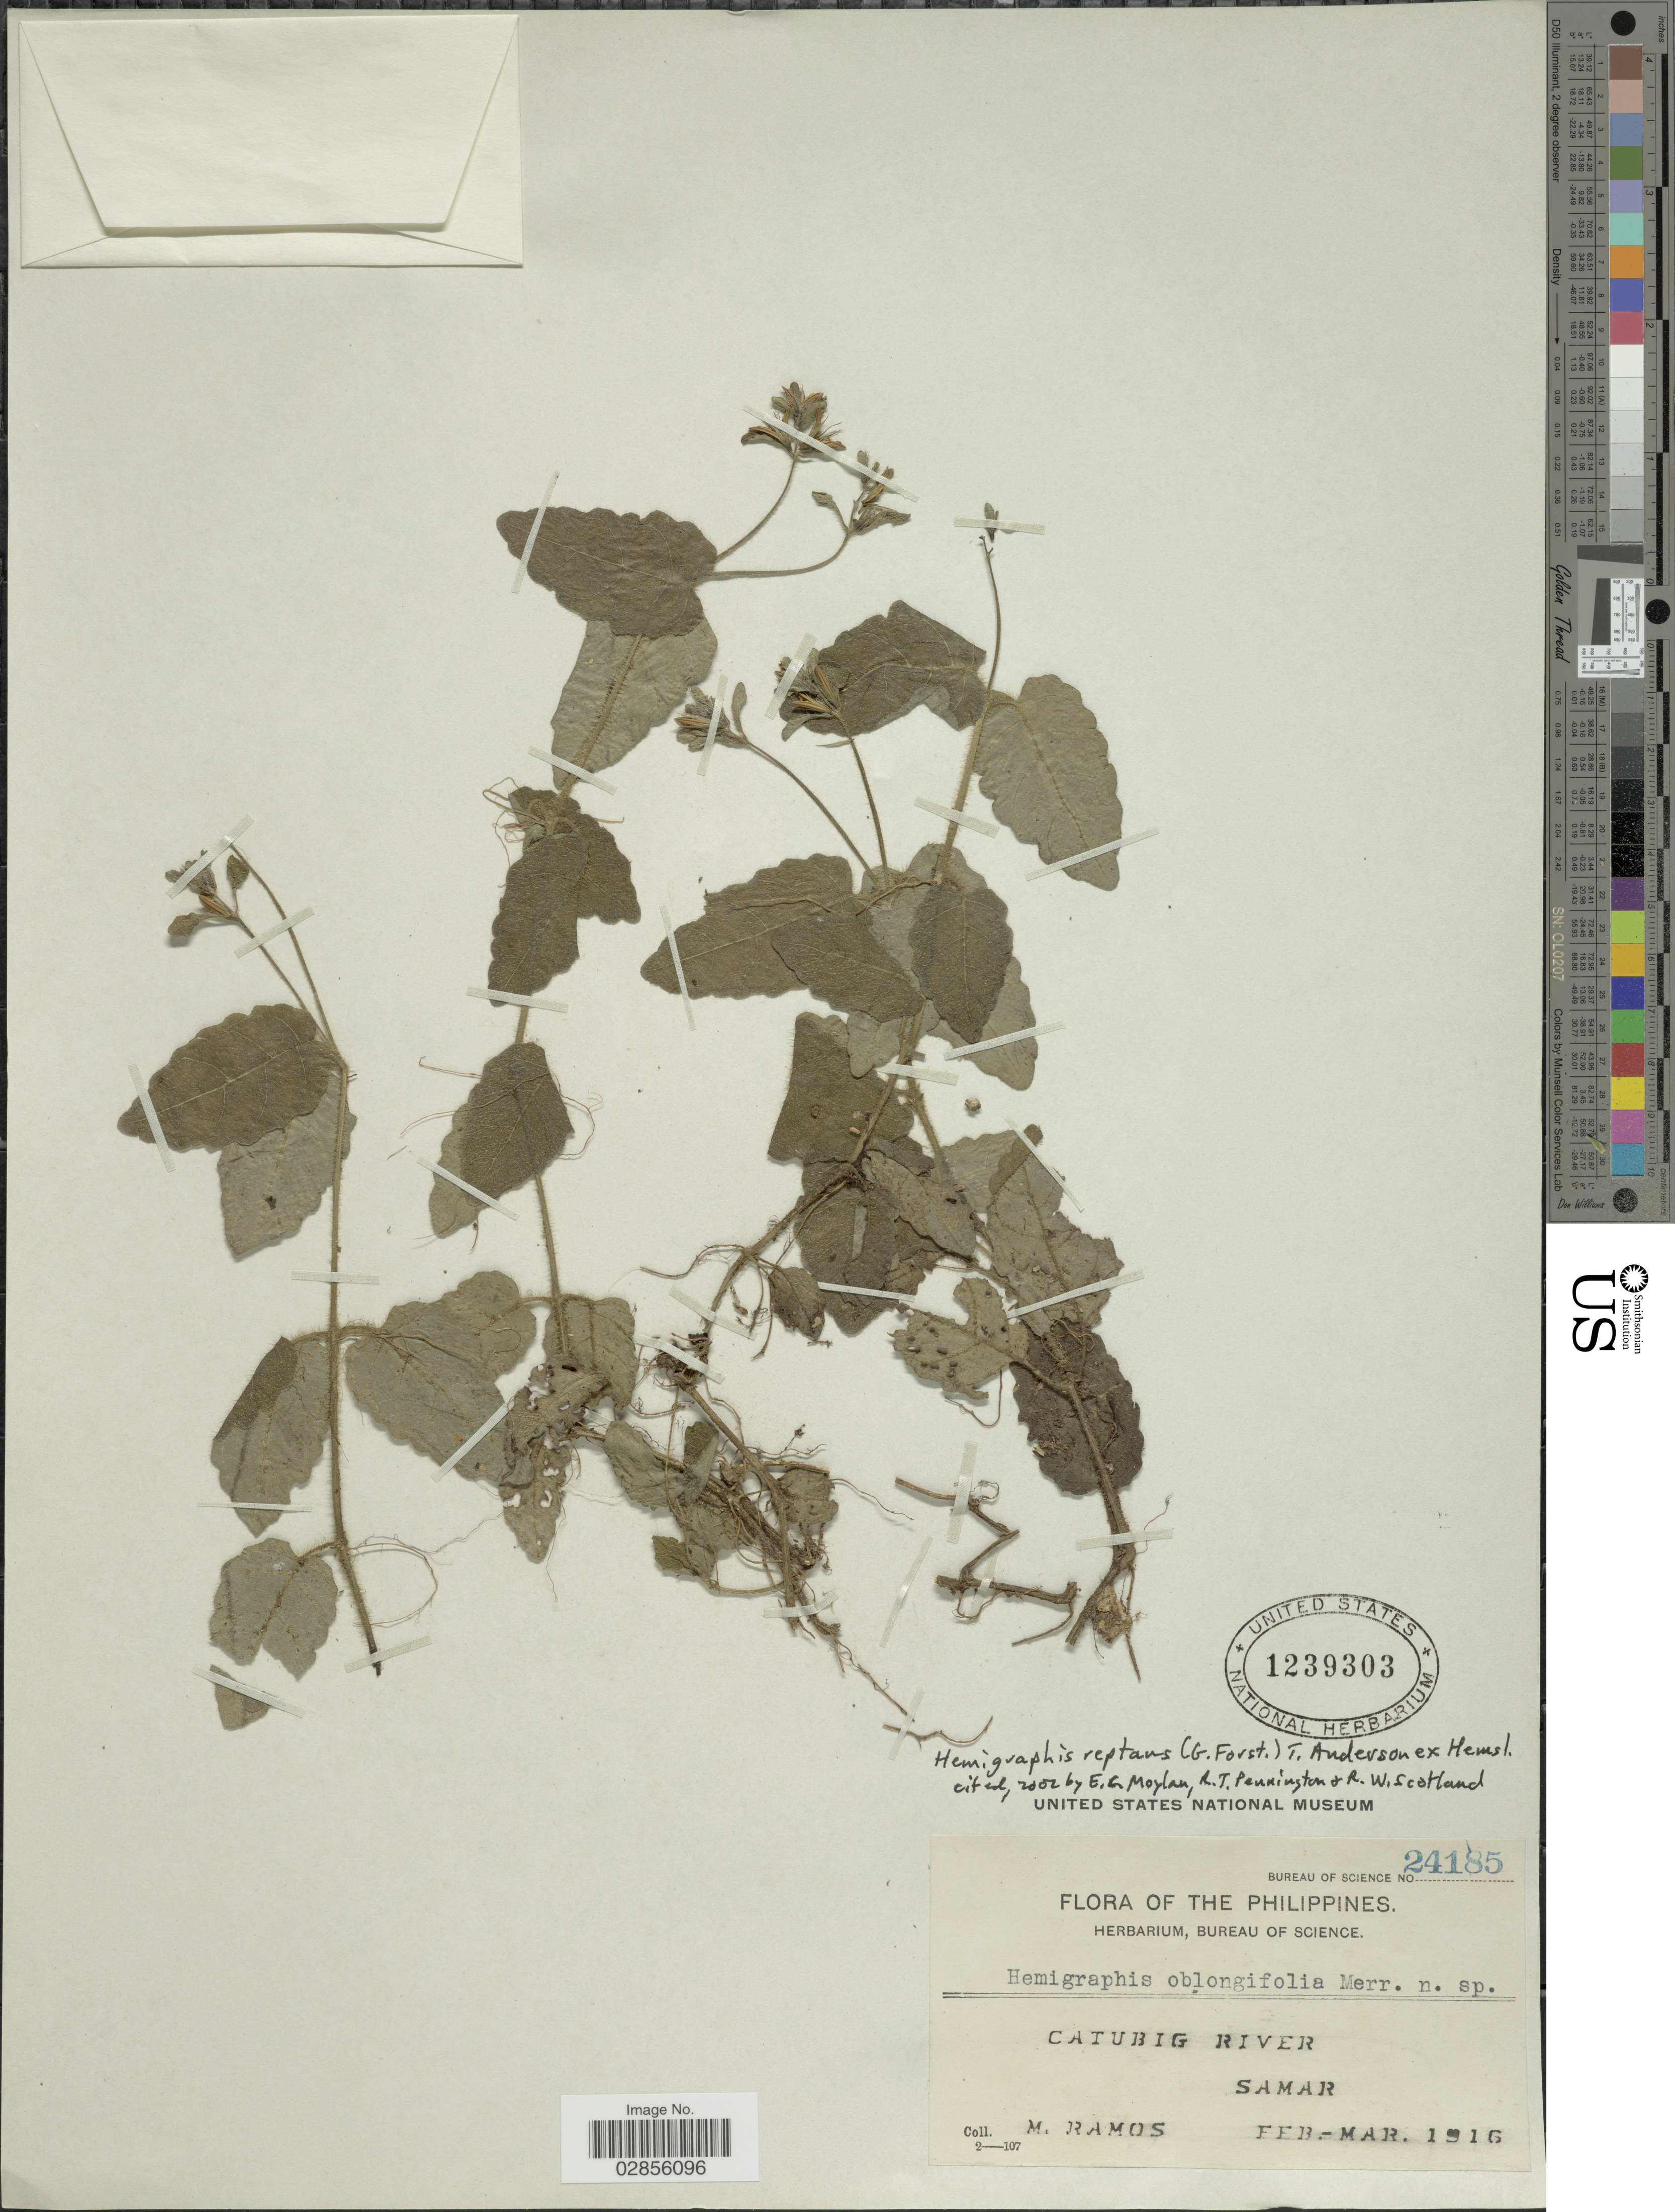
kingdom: Plantae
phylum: Tracheophyta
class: Magnoliopsida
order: Lamiales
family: Acanthaceae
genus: Hemigraphis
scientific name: Hemigraphis reptans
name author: (G. Forst.) T. Anderson ex Hemsl.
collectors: M. Ramos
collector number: Bureau of Science 24185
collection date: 1916-02/1916-03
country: Philippines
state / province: Eastern Visayas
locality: Catubig River, Samar.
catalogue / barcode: US 1239303